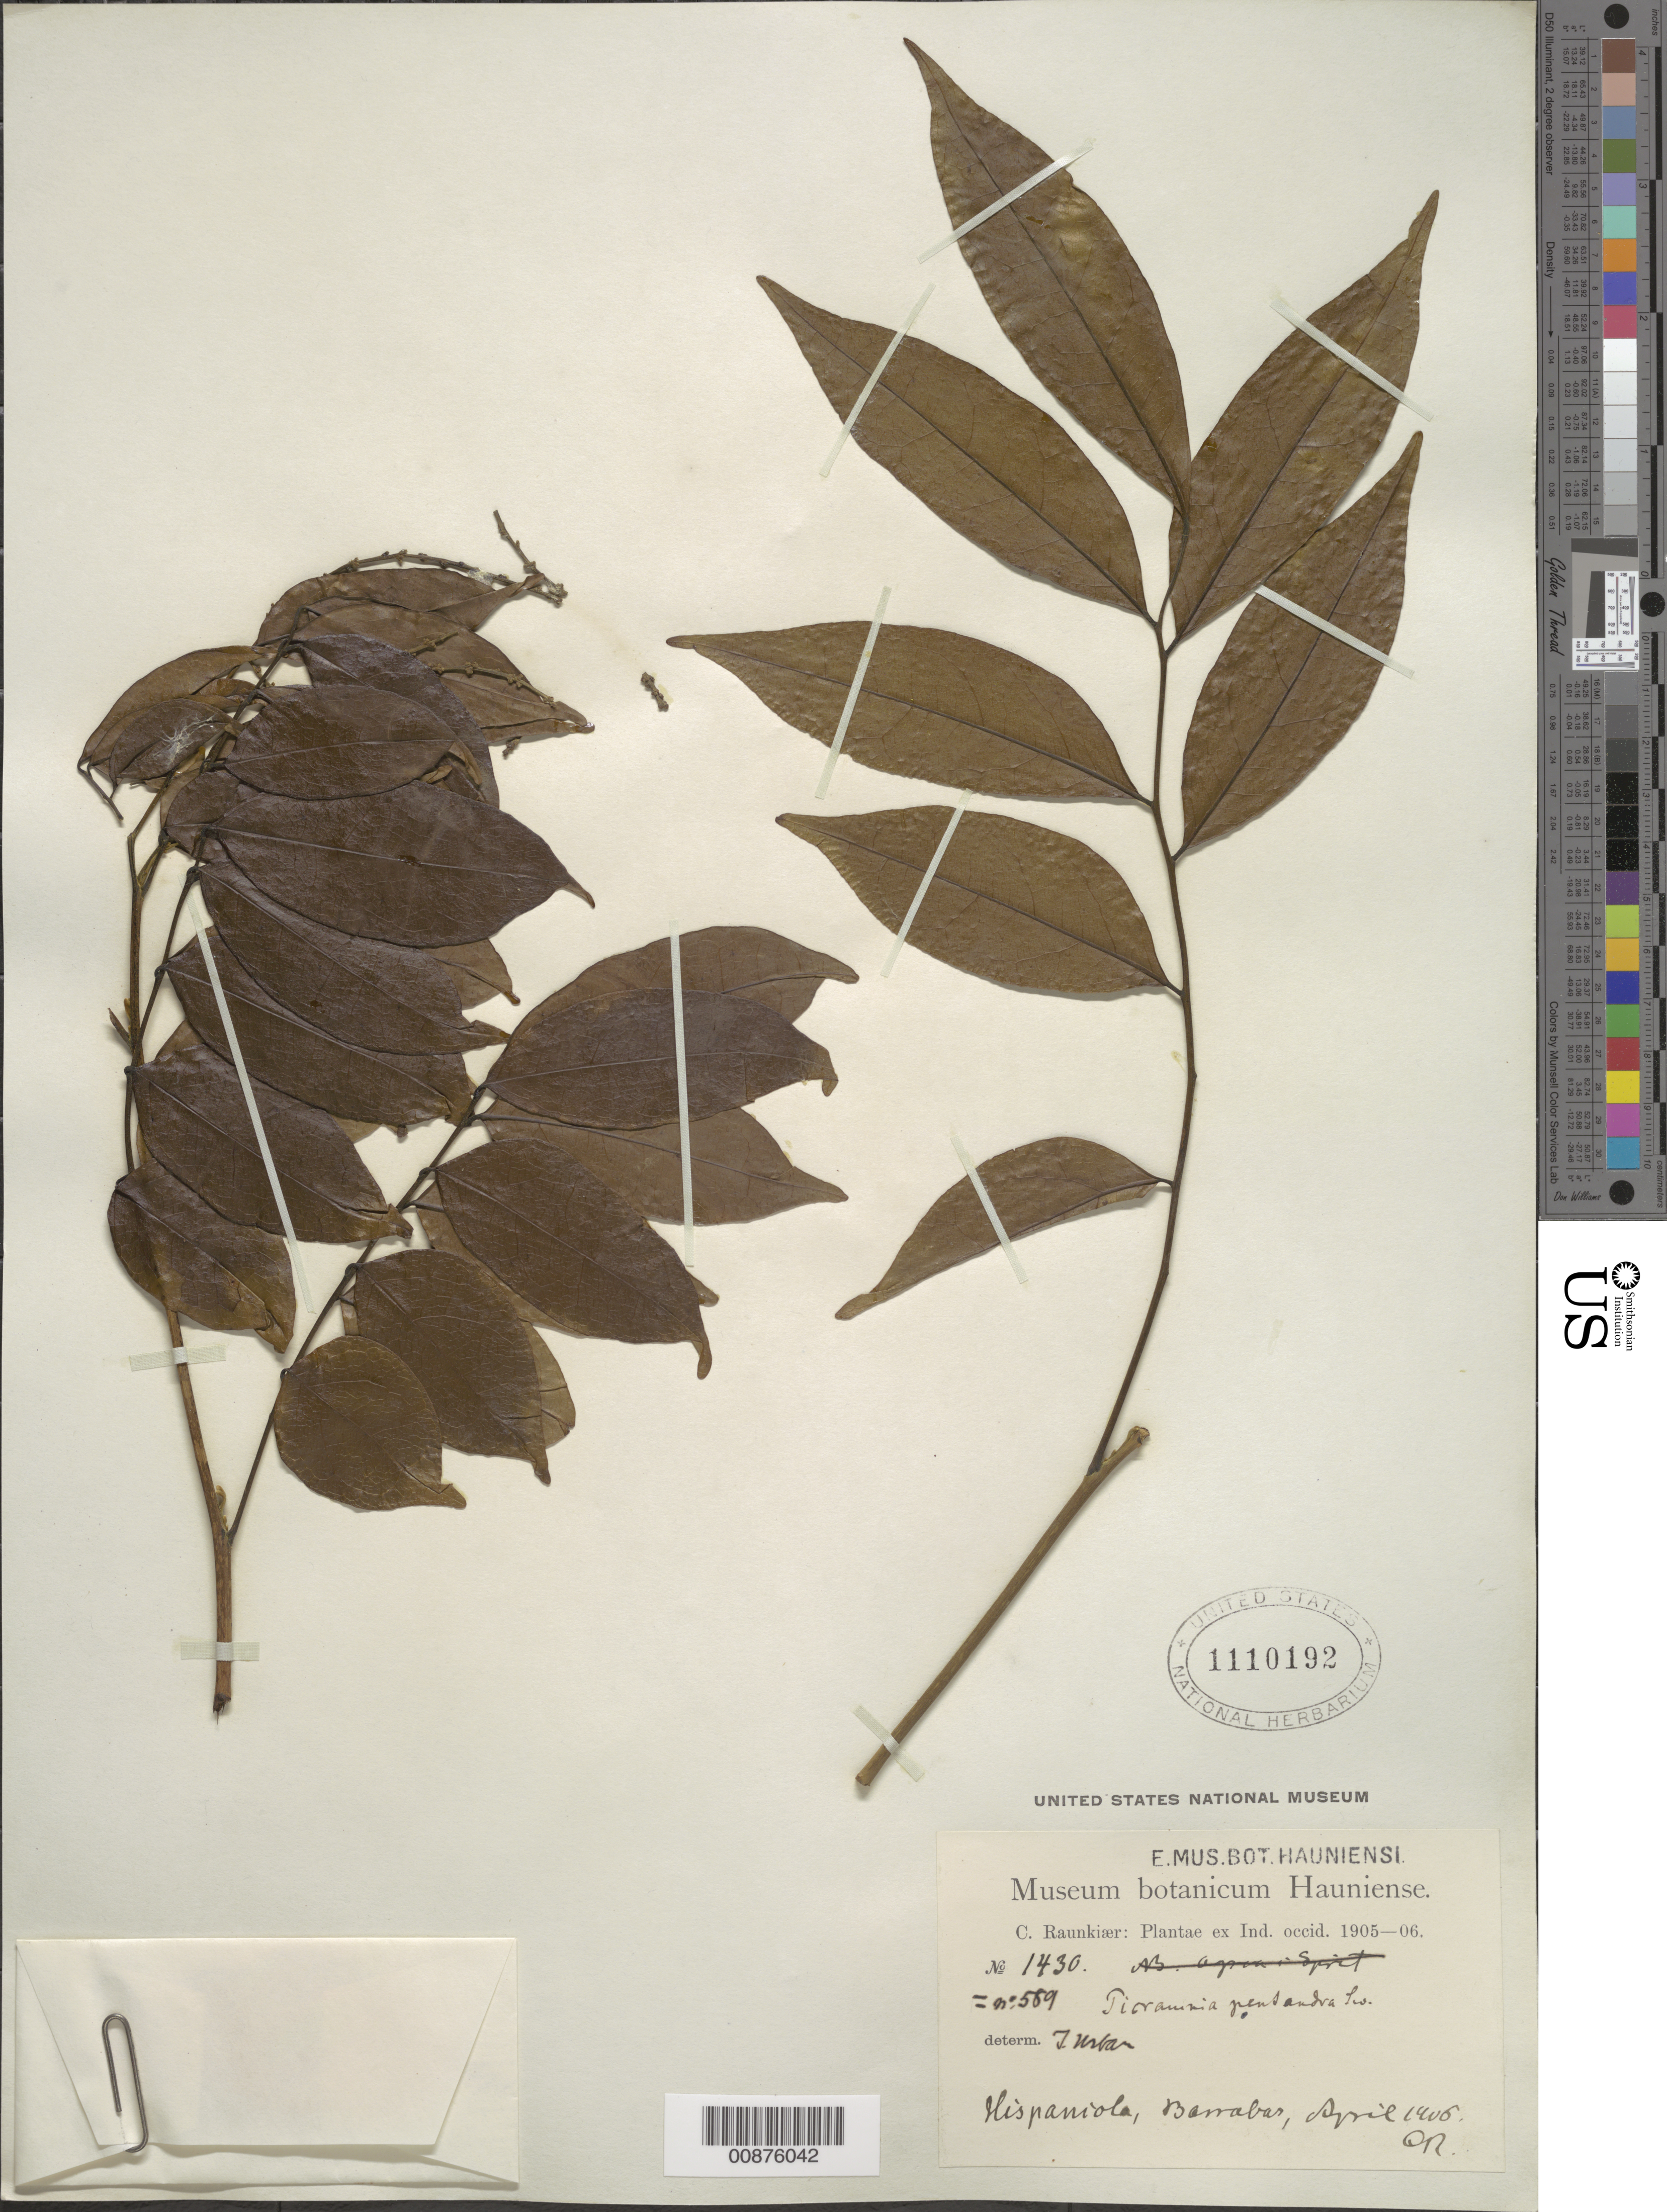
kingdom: Plantae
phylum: Tracheophyta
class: Magnoliopsida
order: Picramniales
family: Picramniaceae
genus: Picramnia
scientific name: Picramnia pentandra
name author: Sw.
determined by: Urban, Ignatz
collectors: C. C. Raunkiaer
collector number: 1430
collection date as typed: Apr 1906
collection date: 1906-04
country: Dominican Republic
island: Hispaniola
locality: Barrabas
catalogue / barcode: US 1110192